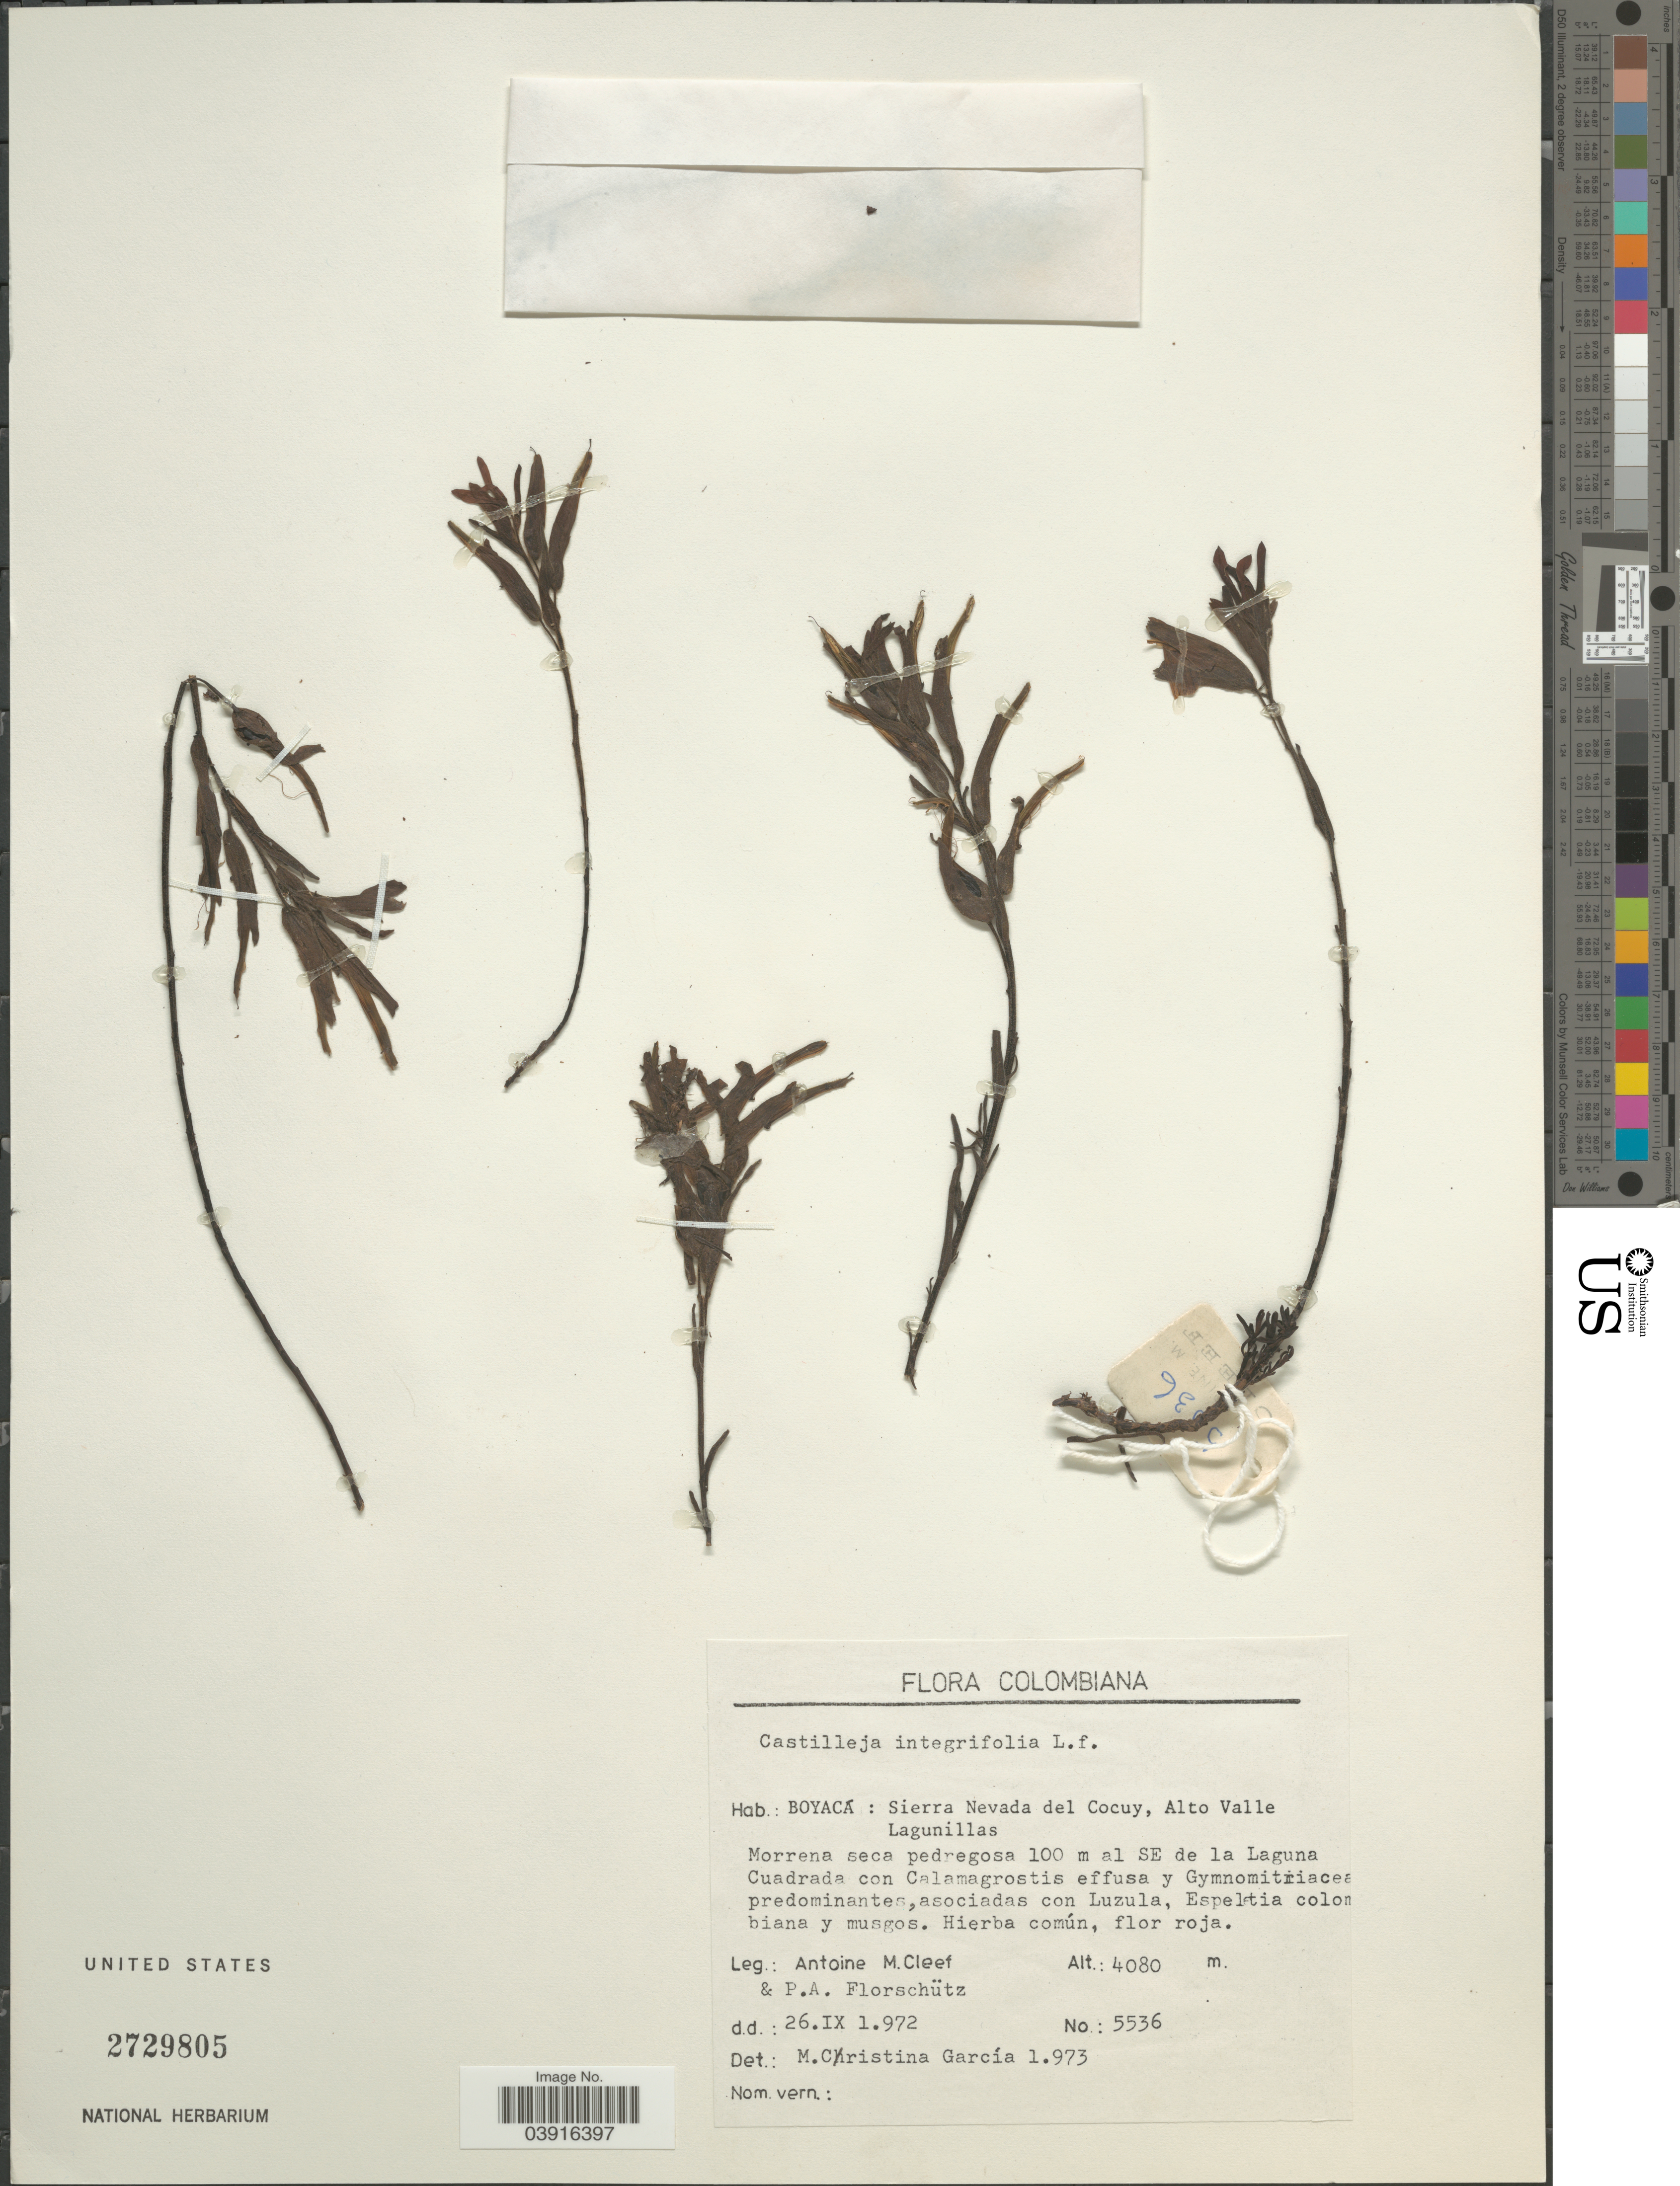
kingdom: Plantae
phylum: Tracheophyta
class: Magnoliopsida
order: Lamiales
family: Orobanchaceae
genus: Castilleja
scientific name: Castilleja integrifolia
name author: L. f.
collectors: A. M. Cleef & P. Florschütz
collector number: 5536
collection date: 1972-09-26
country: Colombia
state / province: Boyacá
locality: Sierra Nevada del Cocuy, Alto Valle Lagunillas. Morrena seca pedregosa 100 m al SE de la Laguna Cuadrada con Calamagrostis.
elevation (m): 4080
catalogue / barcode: US 2729805